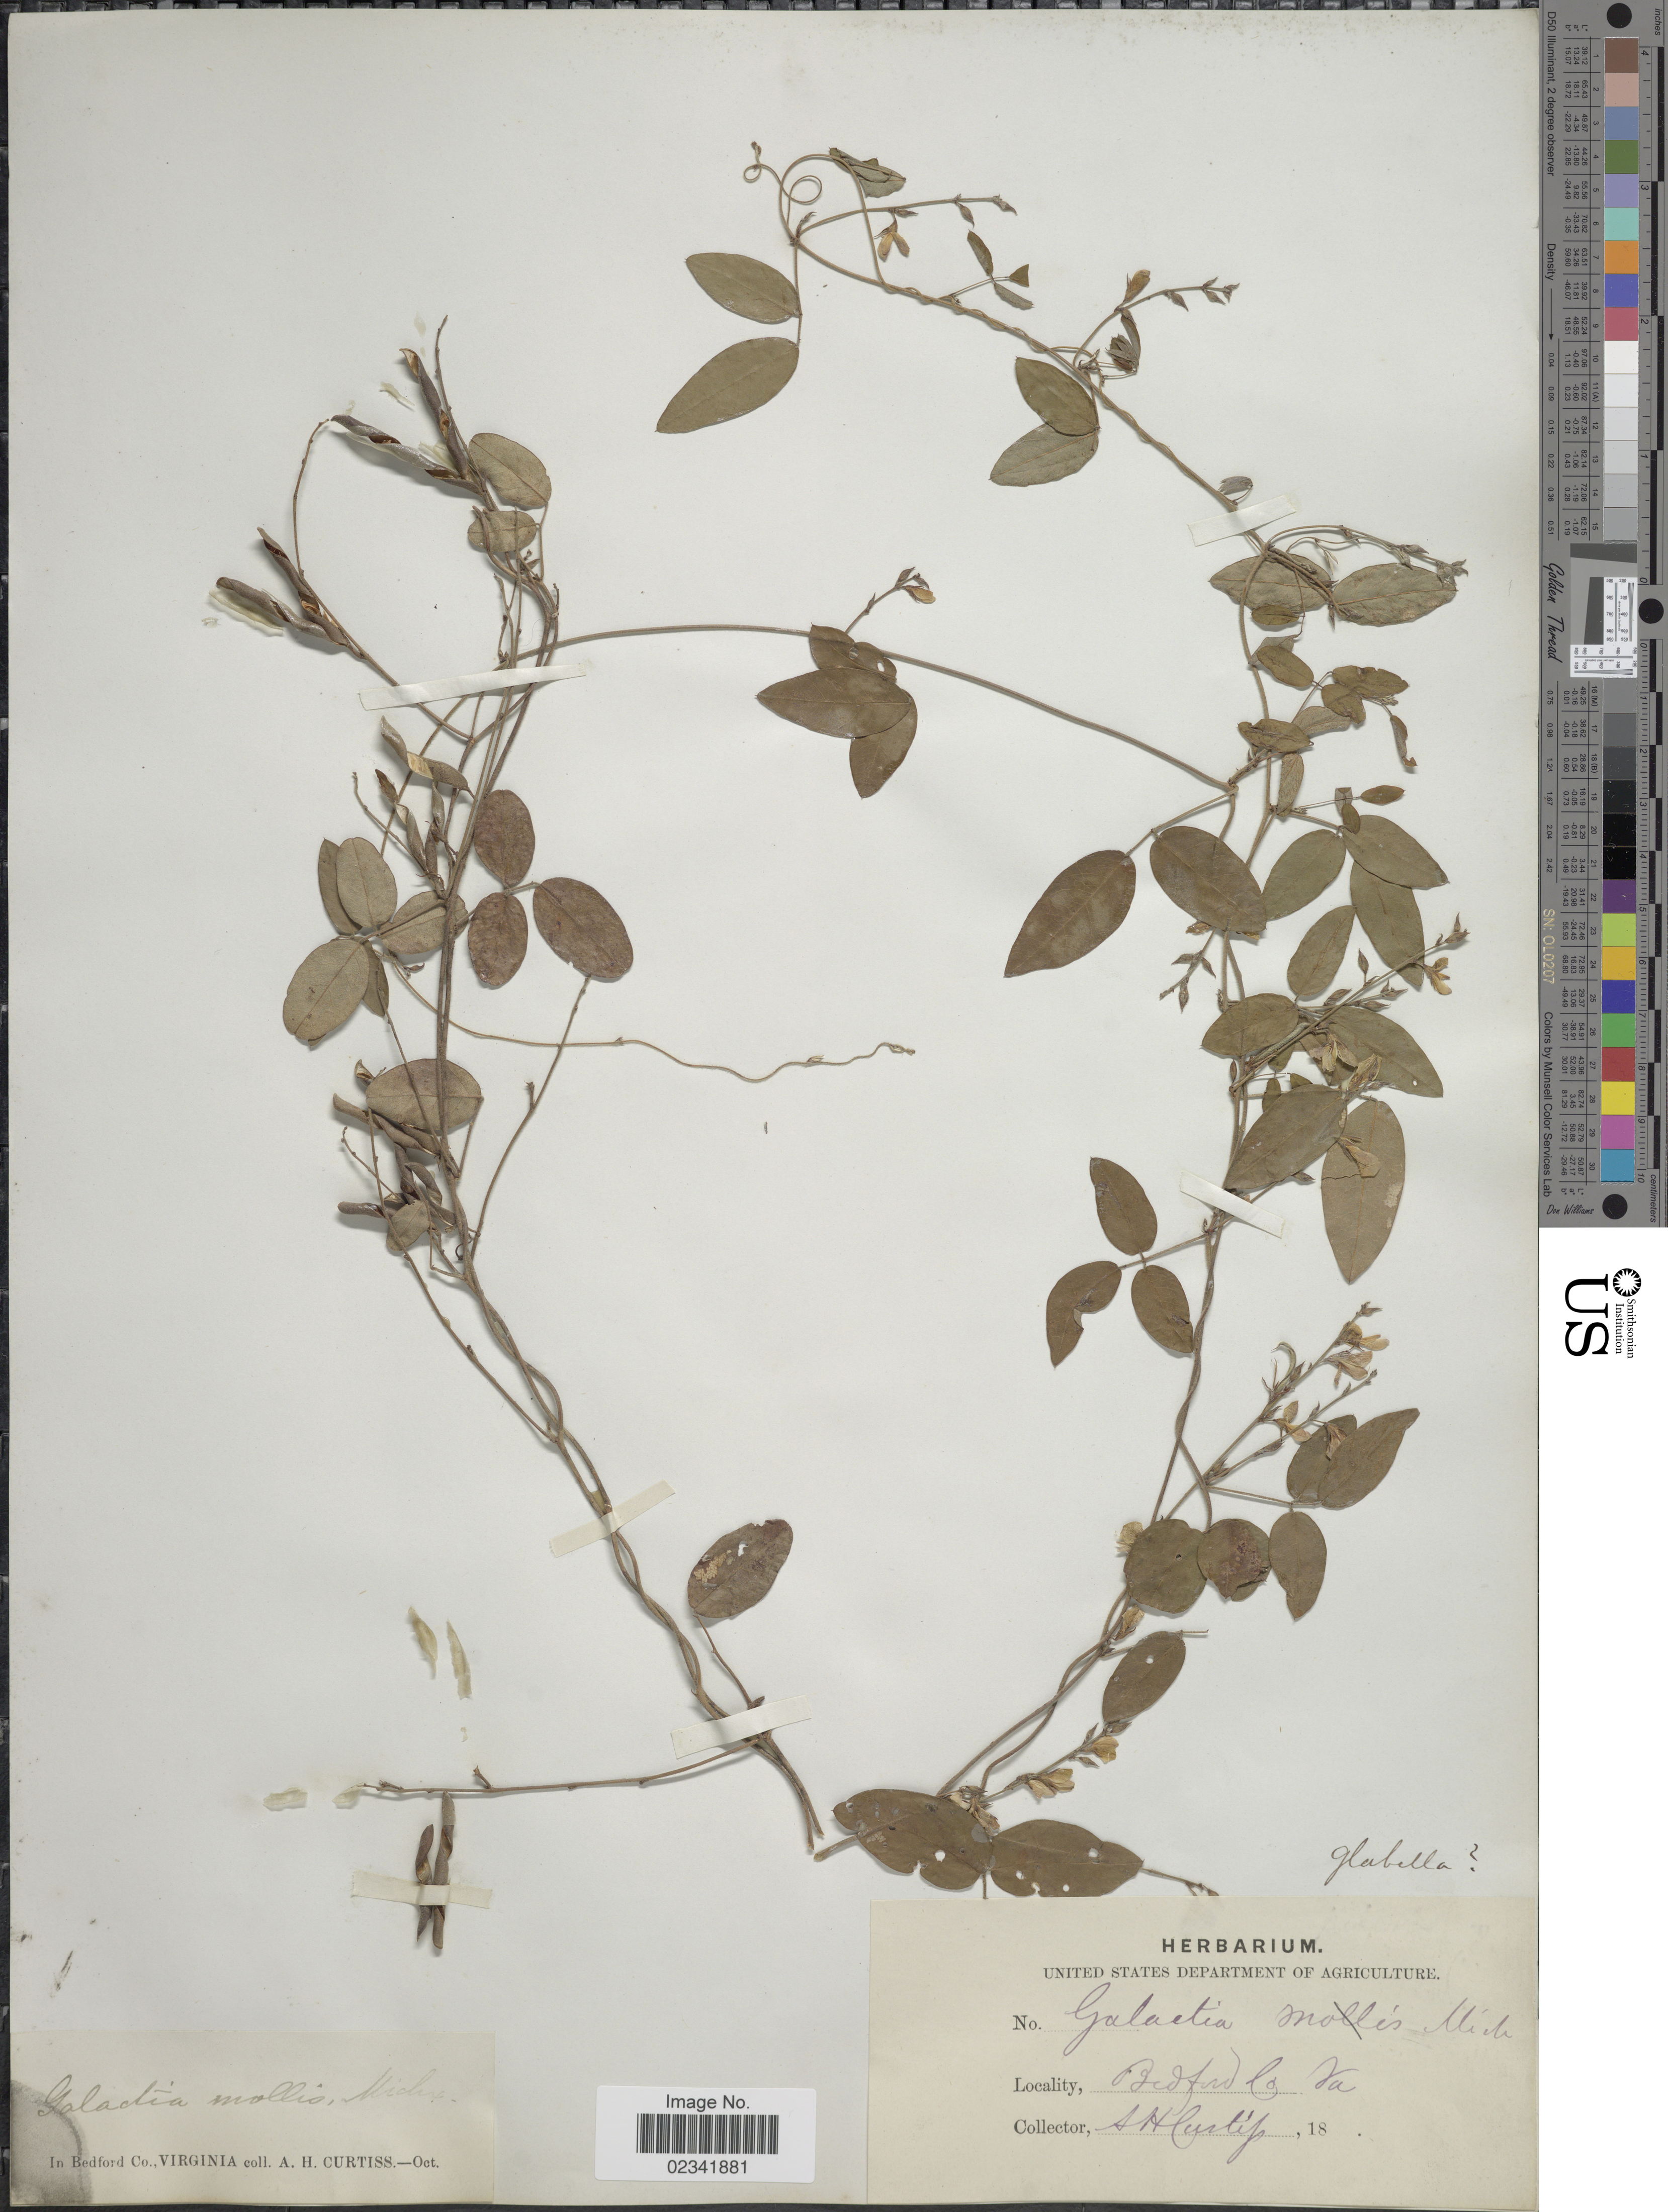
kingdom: Plantae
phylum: Tracheophyta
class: Magnoliopsida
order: Fabales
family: Fabaceae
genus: Galactia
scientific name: Galactia volubilis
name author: (L.) Britton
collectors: A. H. Curtiss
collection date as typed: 18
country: United States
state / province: Virginia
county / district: Bedford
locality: Bedford Co., Va.